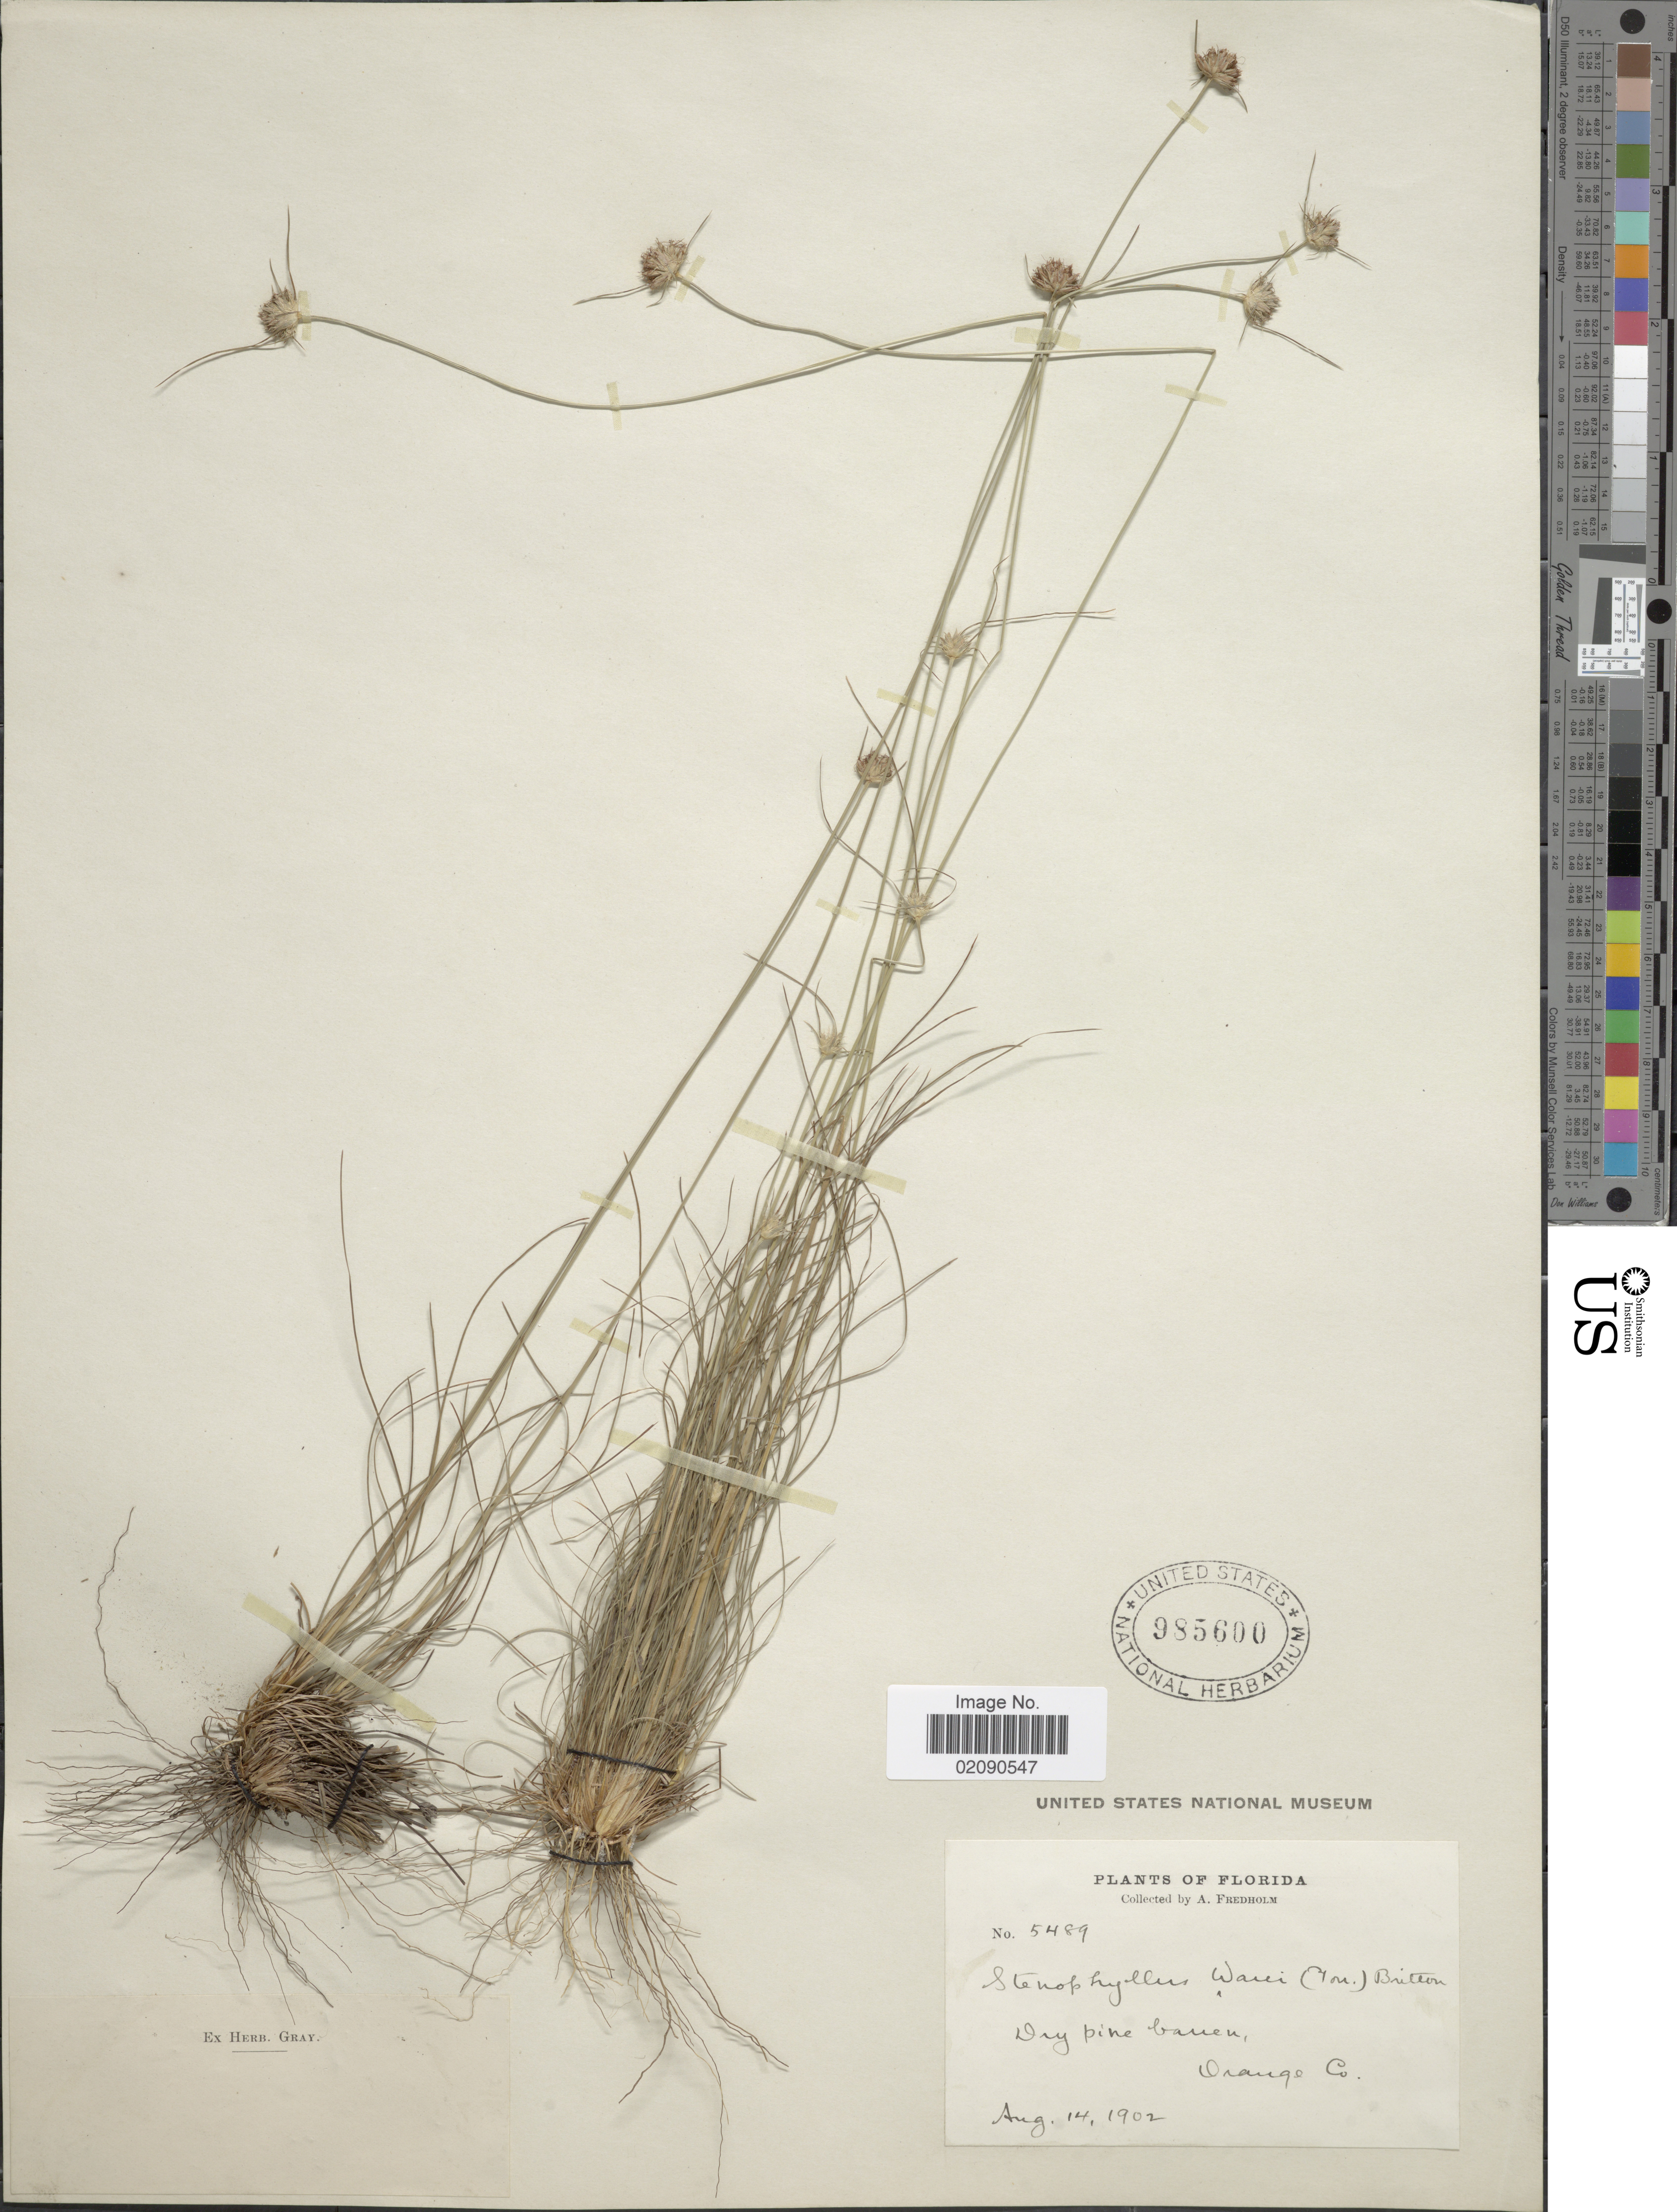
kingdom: Plantae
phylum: Tracheophyta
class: Liliopsida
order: Poales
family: Cyperaceae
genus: Bulbostylis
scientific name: Bulbostylis warei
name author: (Torr.) C.B. Clarke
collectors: A. Fredholm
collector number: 5489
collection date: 1902-08-14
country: United States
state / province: Florida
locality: Dry pine barren, Orange Co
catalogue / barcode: US 985600